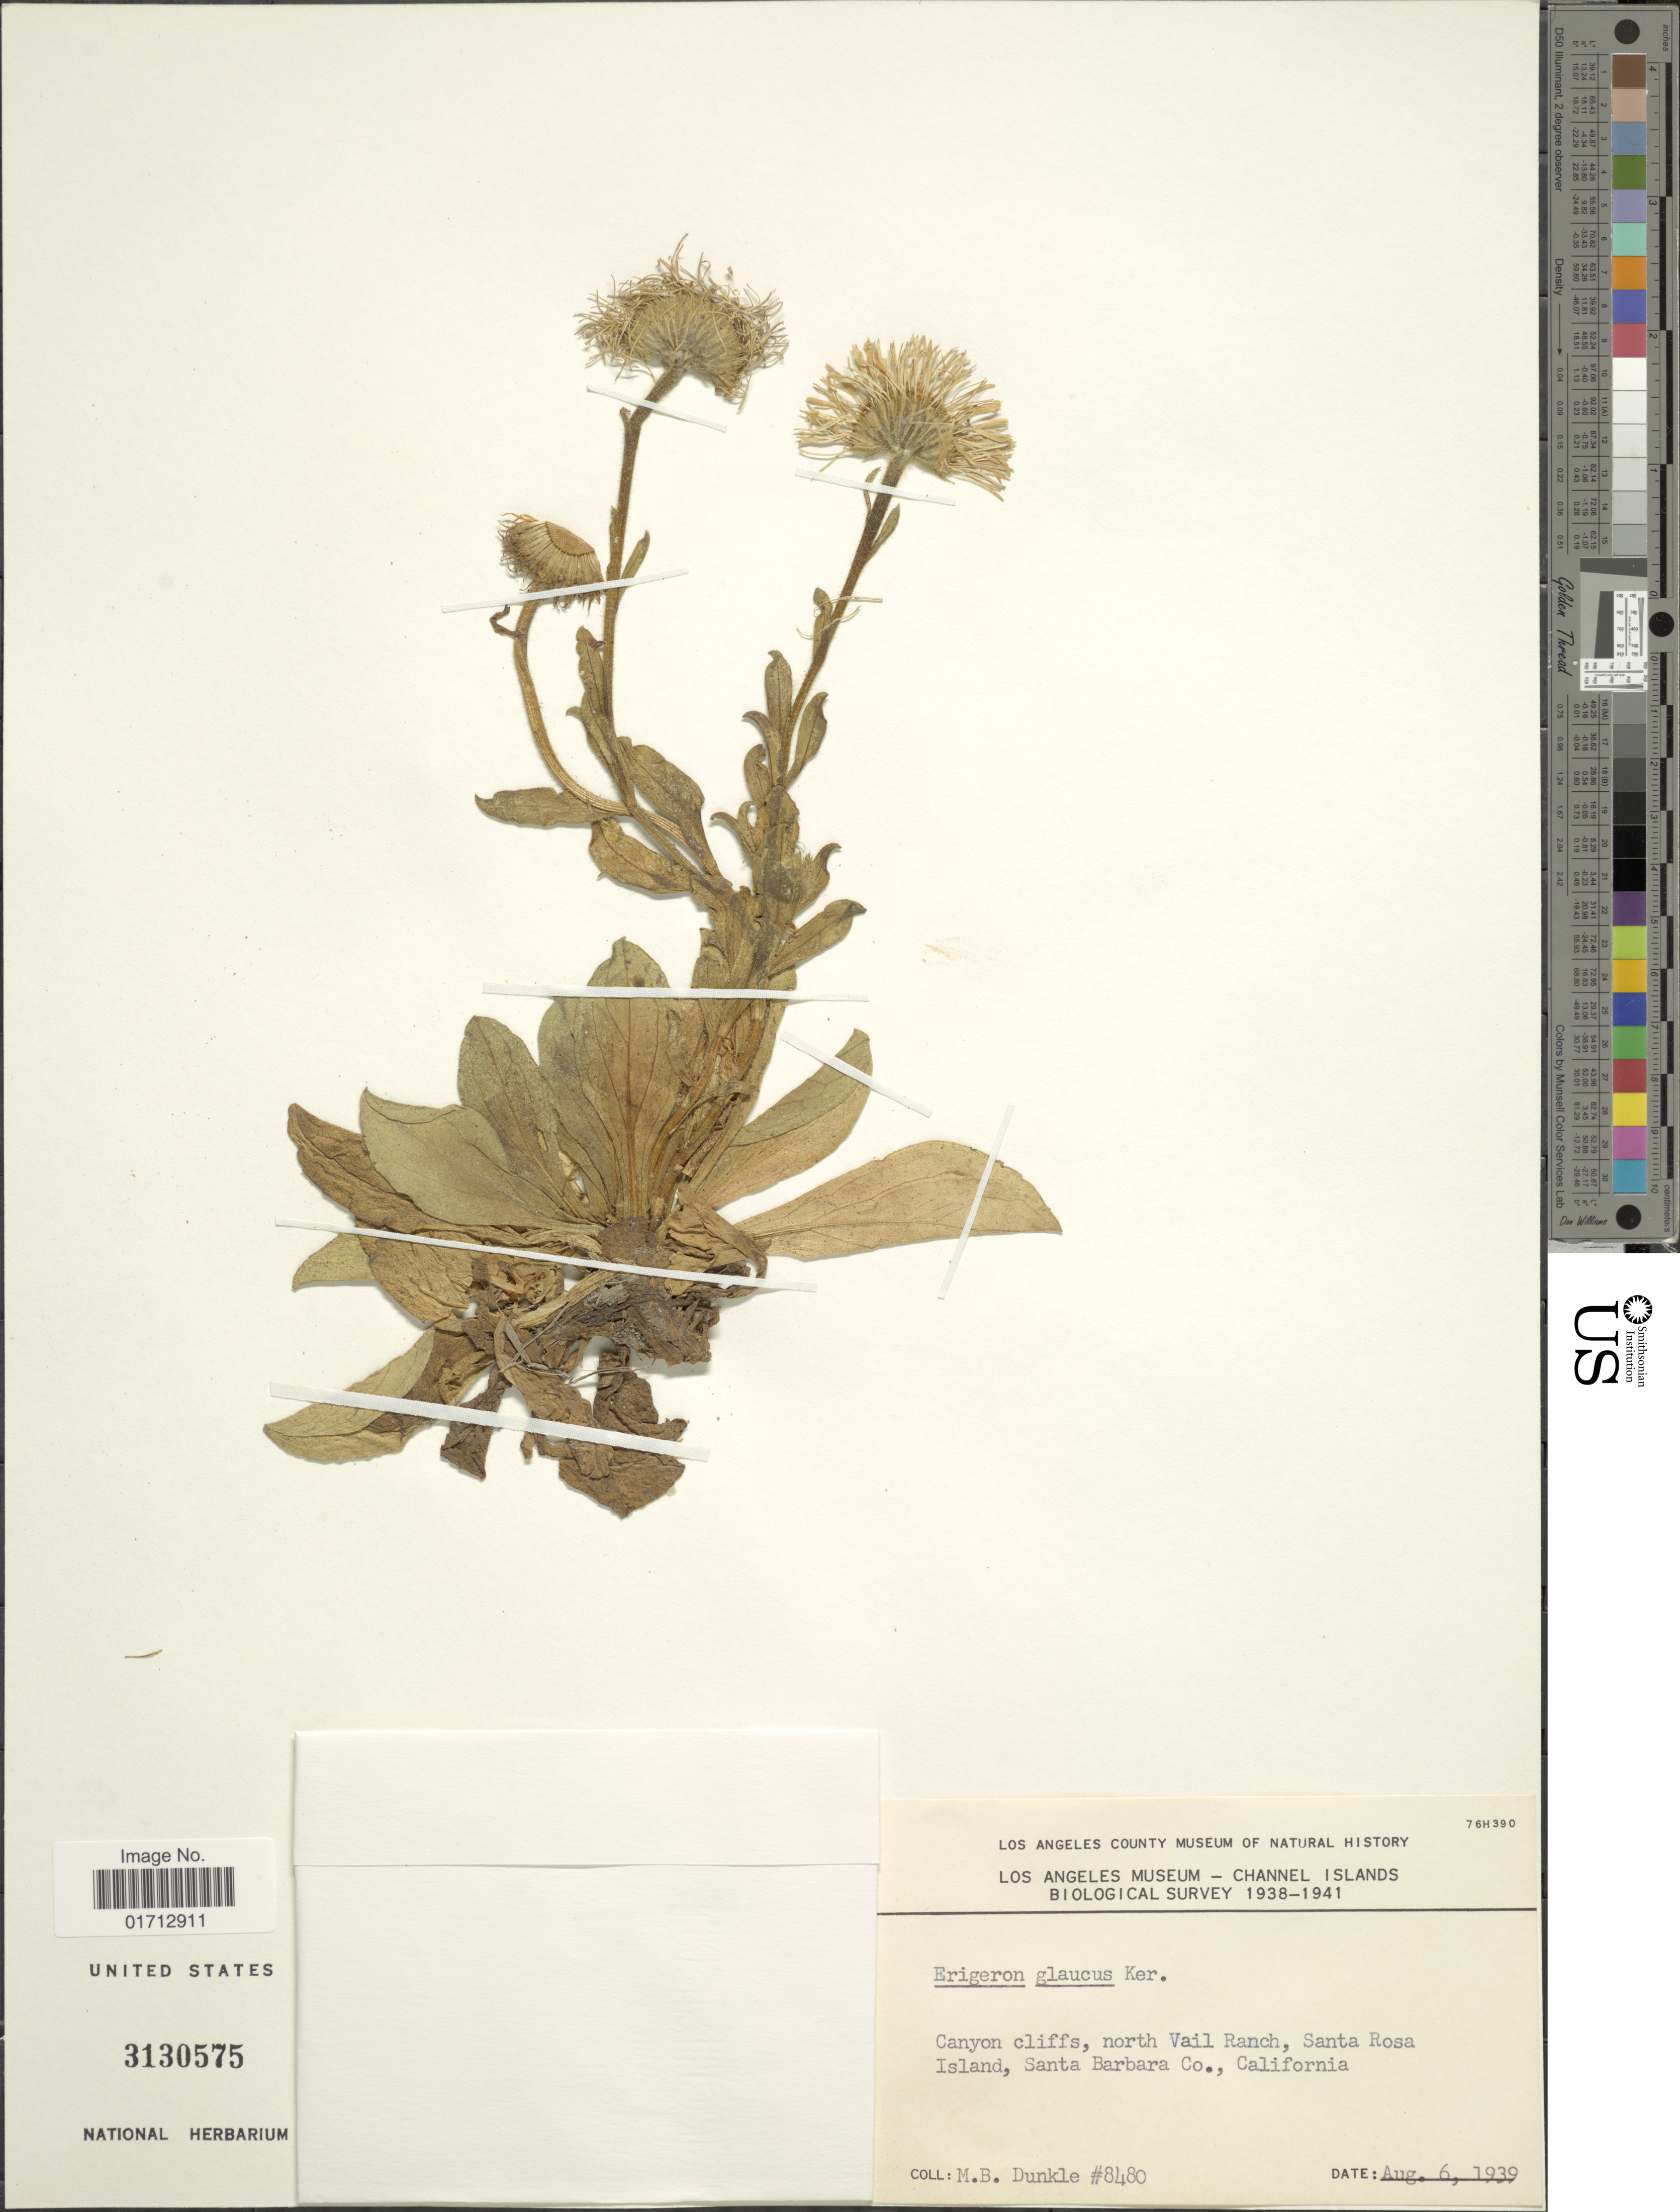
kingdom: Plantae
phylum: Tracheophyta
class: Magnoliopsida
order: Asterales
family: Asteraceae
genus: Erigeron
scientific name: Erigeron glaucus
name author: Ker Gawl.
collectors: M. Dunkle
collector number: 8480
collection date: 1939-08-06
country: United States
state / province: California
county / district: Santa Barbara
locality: Canyon cliffs, north Vail Ranch, Santa Rosa Island, Santa Barbara Co.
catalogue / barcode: US 3130575